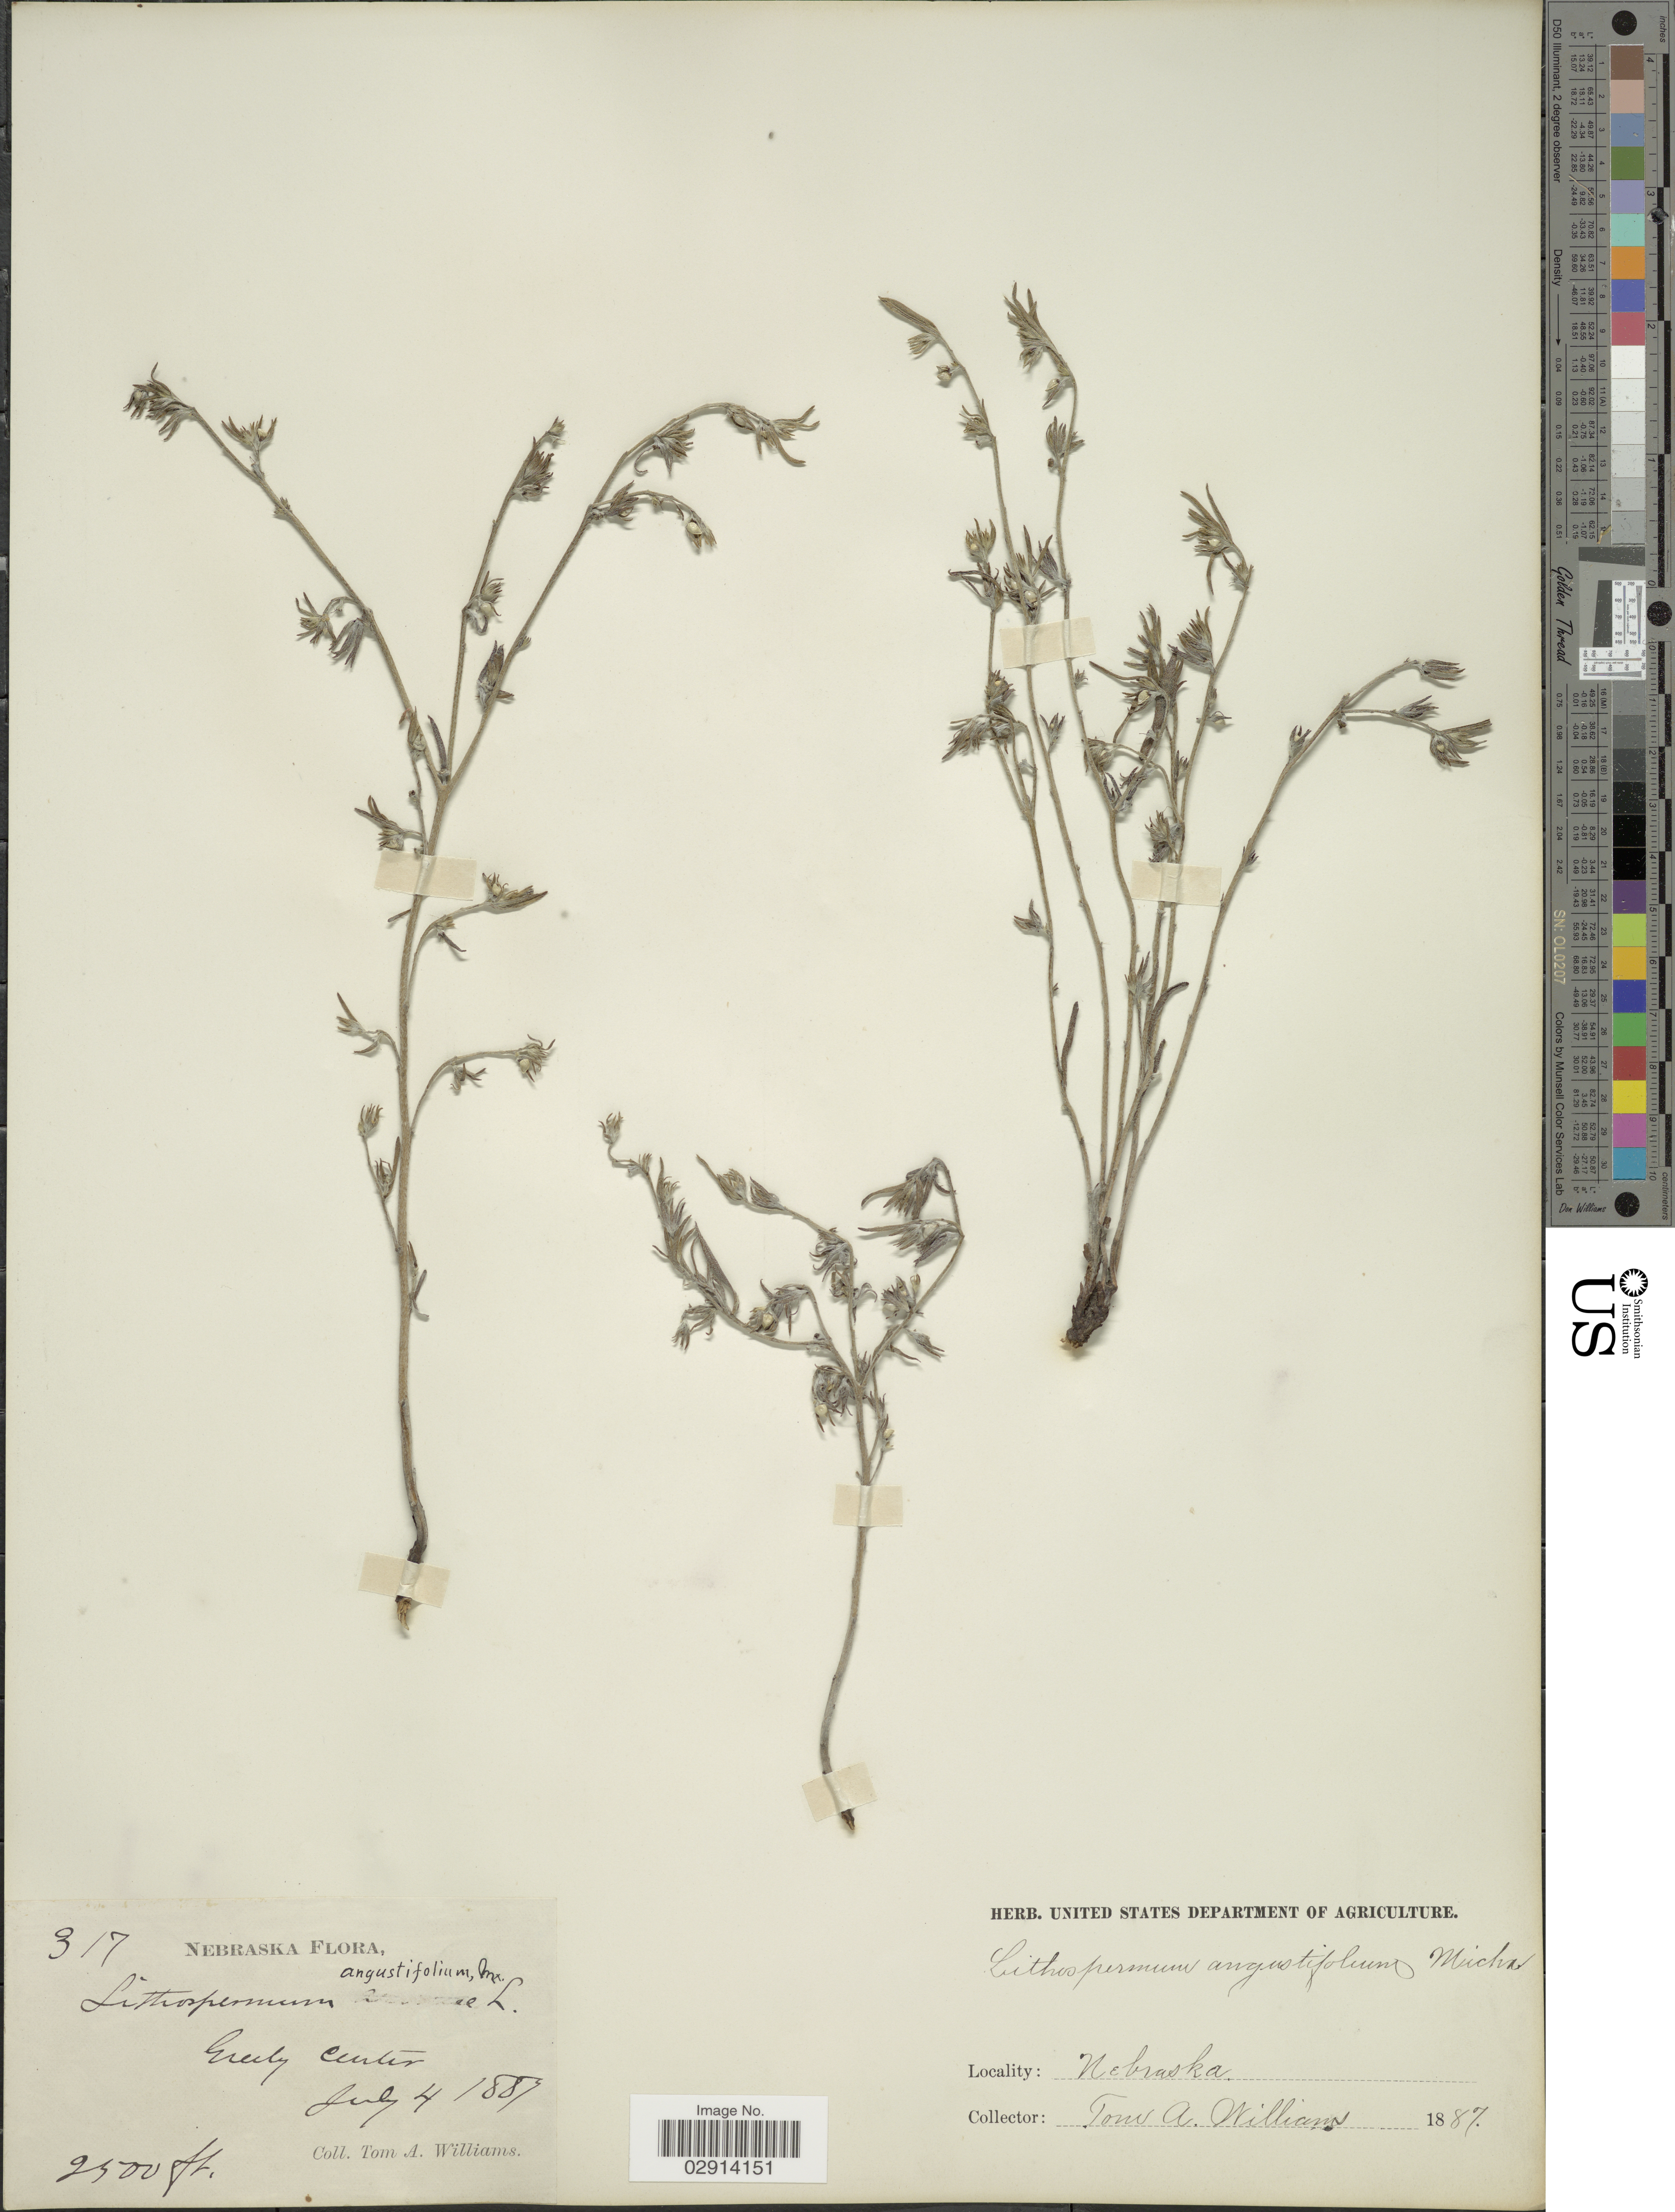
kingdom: Plantae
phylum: Tracheophyta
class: Magnoliopsida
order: Boraginales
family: Boraginaceae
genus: Lithospermum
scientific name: Lithospermum incisum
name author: Lehm.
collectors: T. Williams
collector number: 317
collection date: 1887-07-04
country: United States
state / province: Nebraska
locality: Greeley Center.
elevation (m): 762